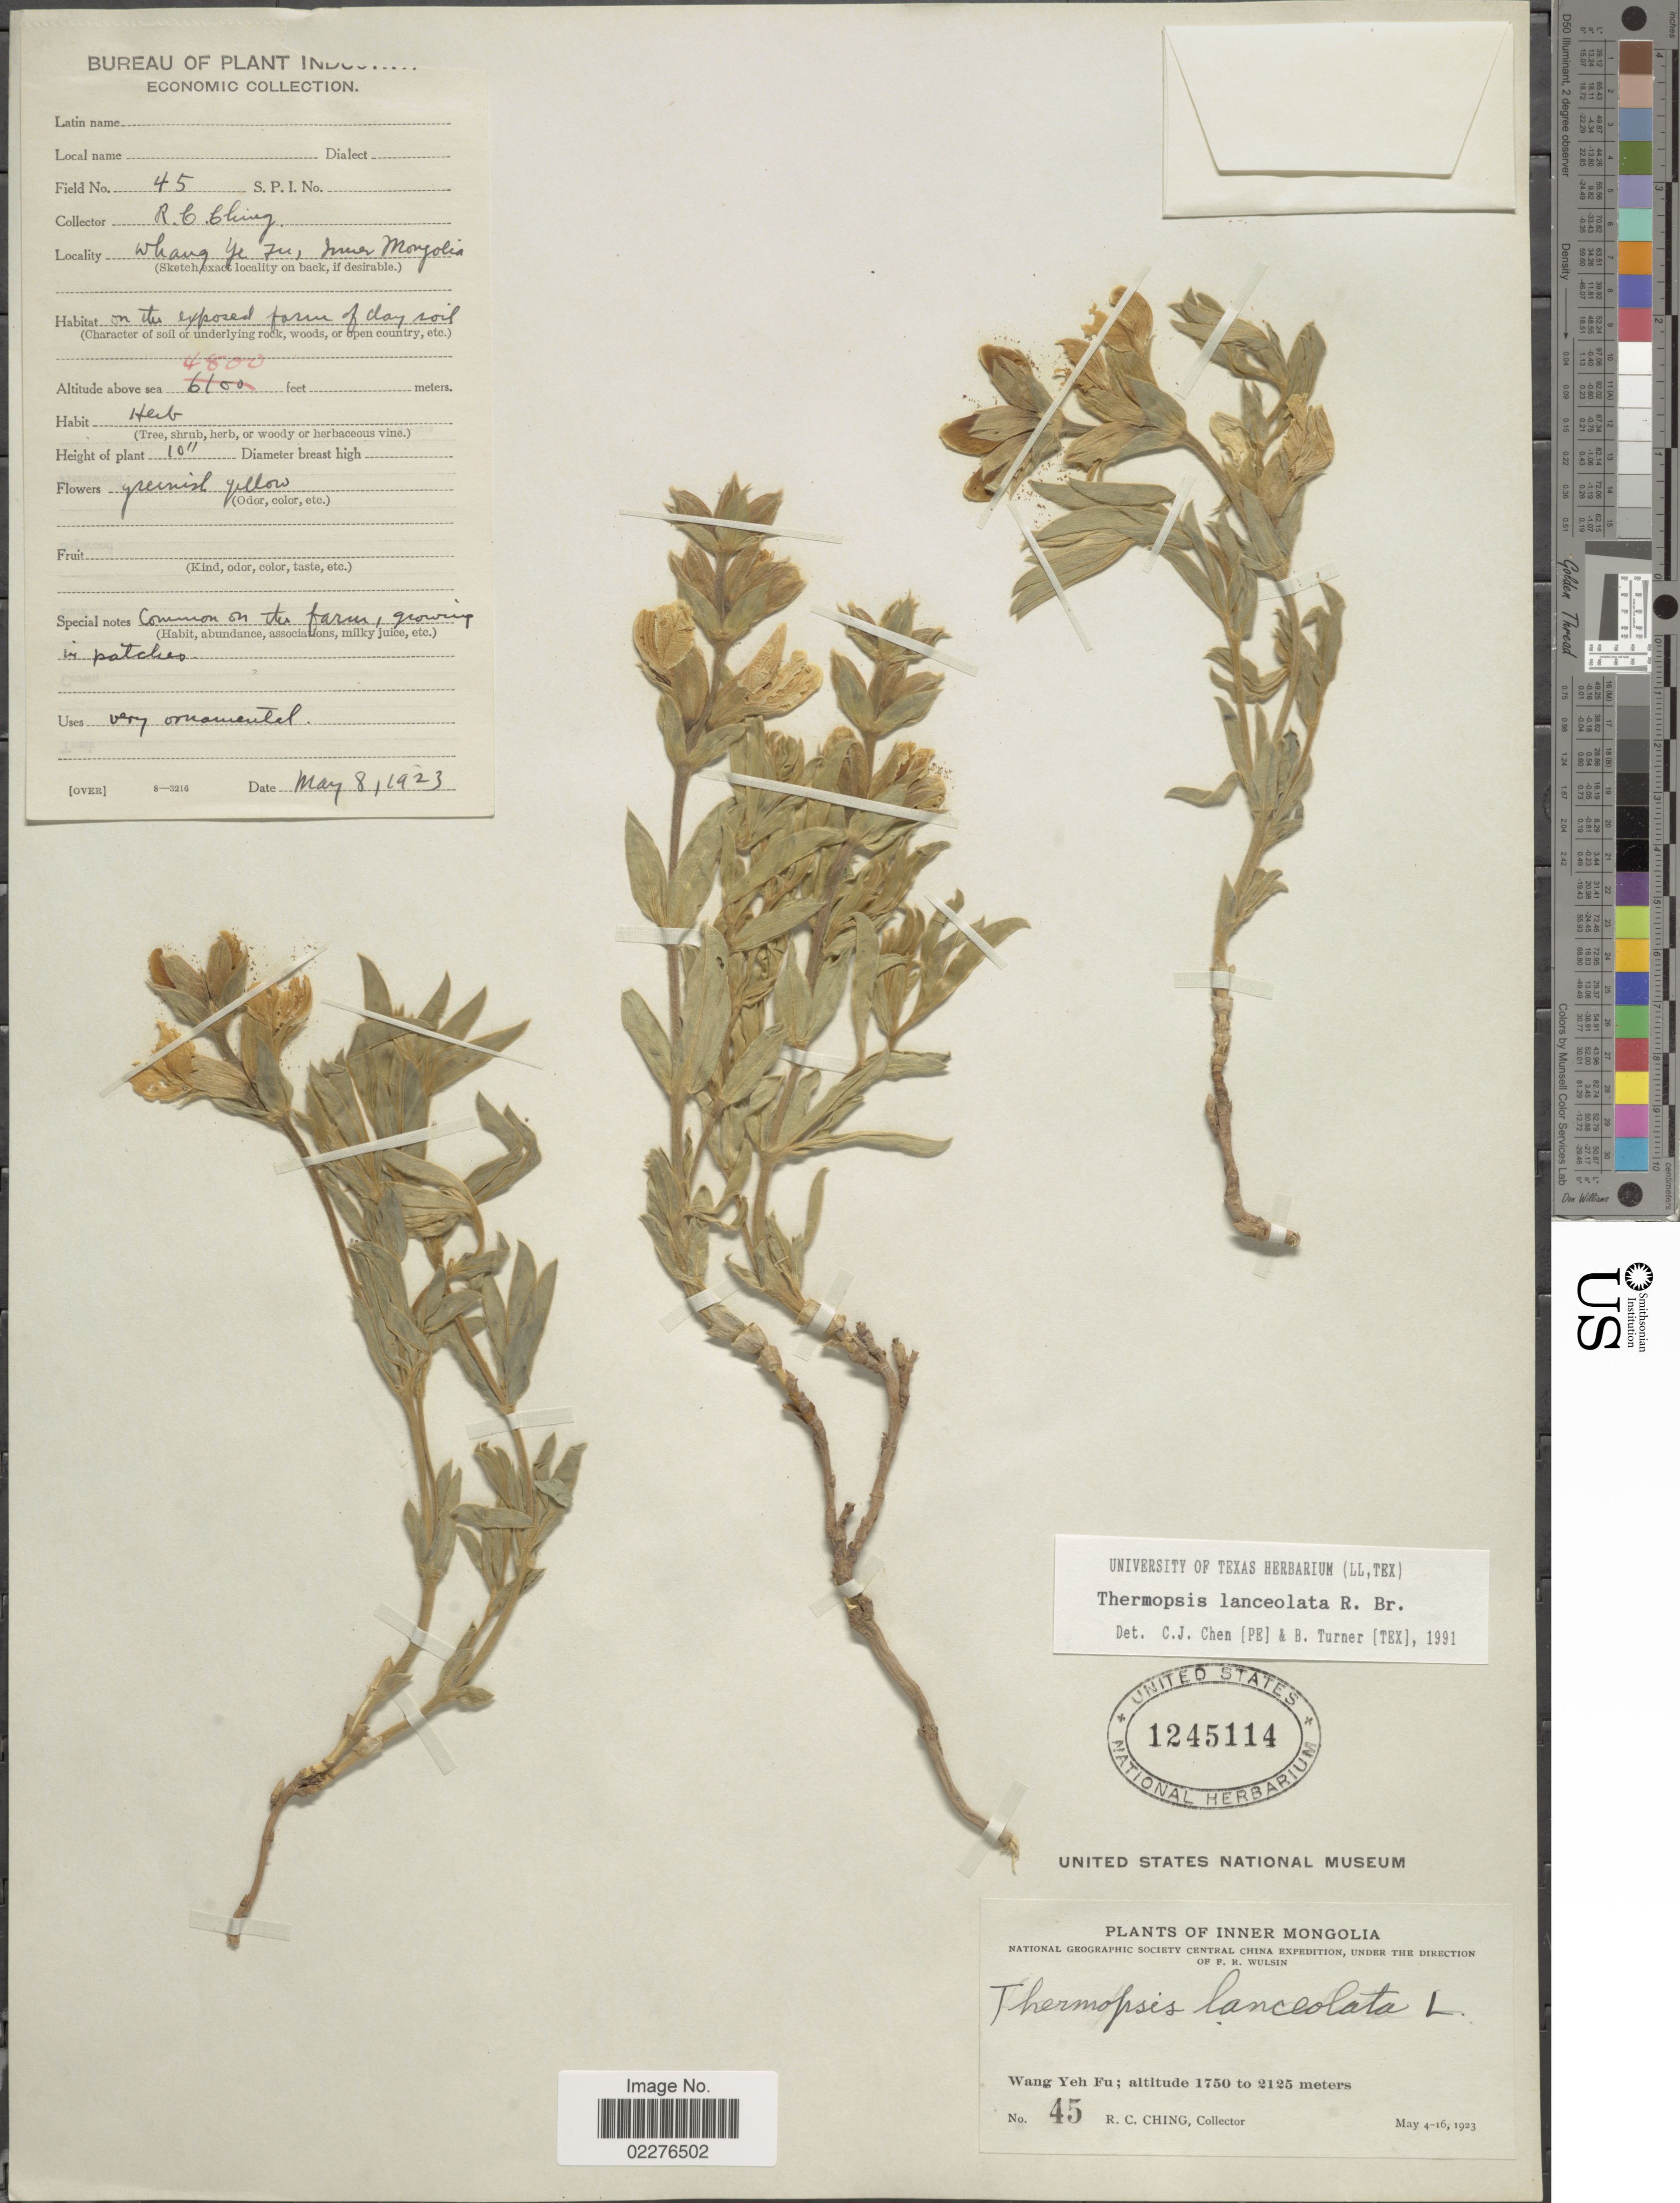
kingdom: Plantae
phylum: Tracheophyta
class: Magnoliopsida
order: Fabales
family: Fabaceae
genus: Thermopsis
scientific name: Thermopsis lanceolata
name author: R. Br.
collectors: R. C. Ching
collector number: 45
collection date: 1923-05-08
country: China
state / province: Nei Monggol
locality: Inner Mongolia, Wang Yeh Fu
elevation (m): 1463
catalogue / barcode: US 1245114